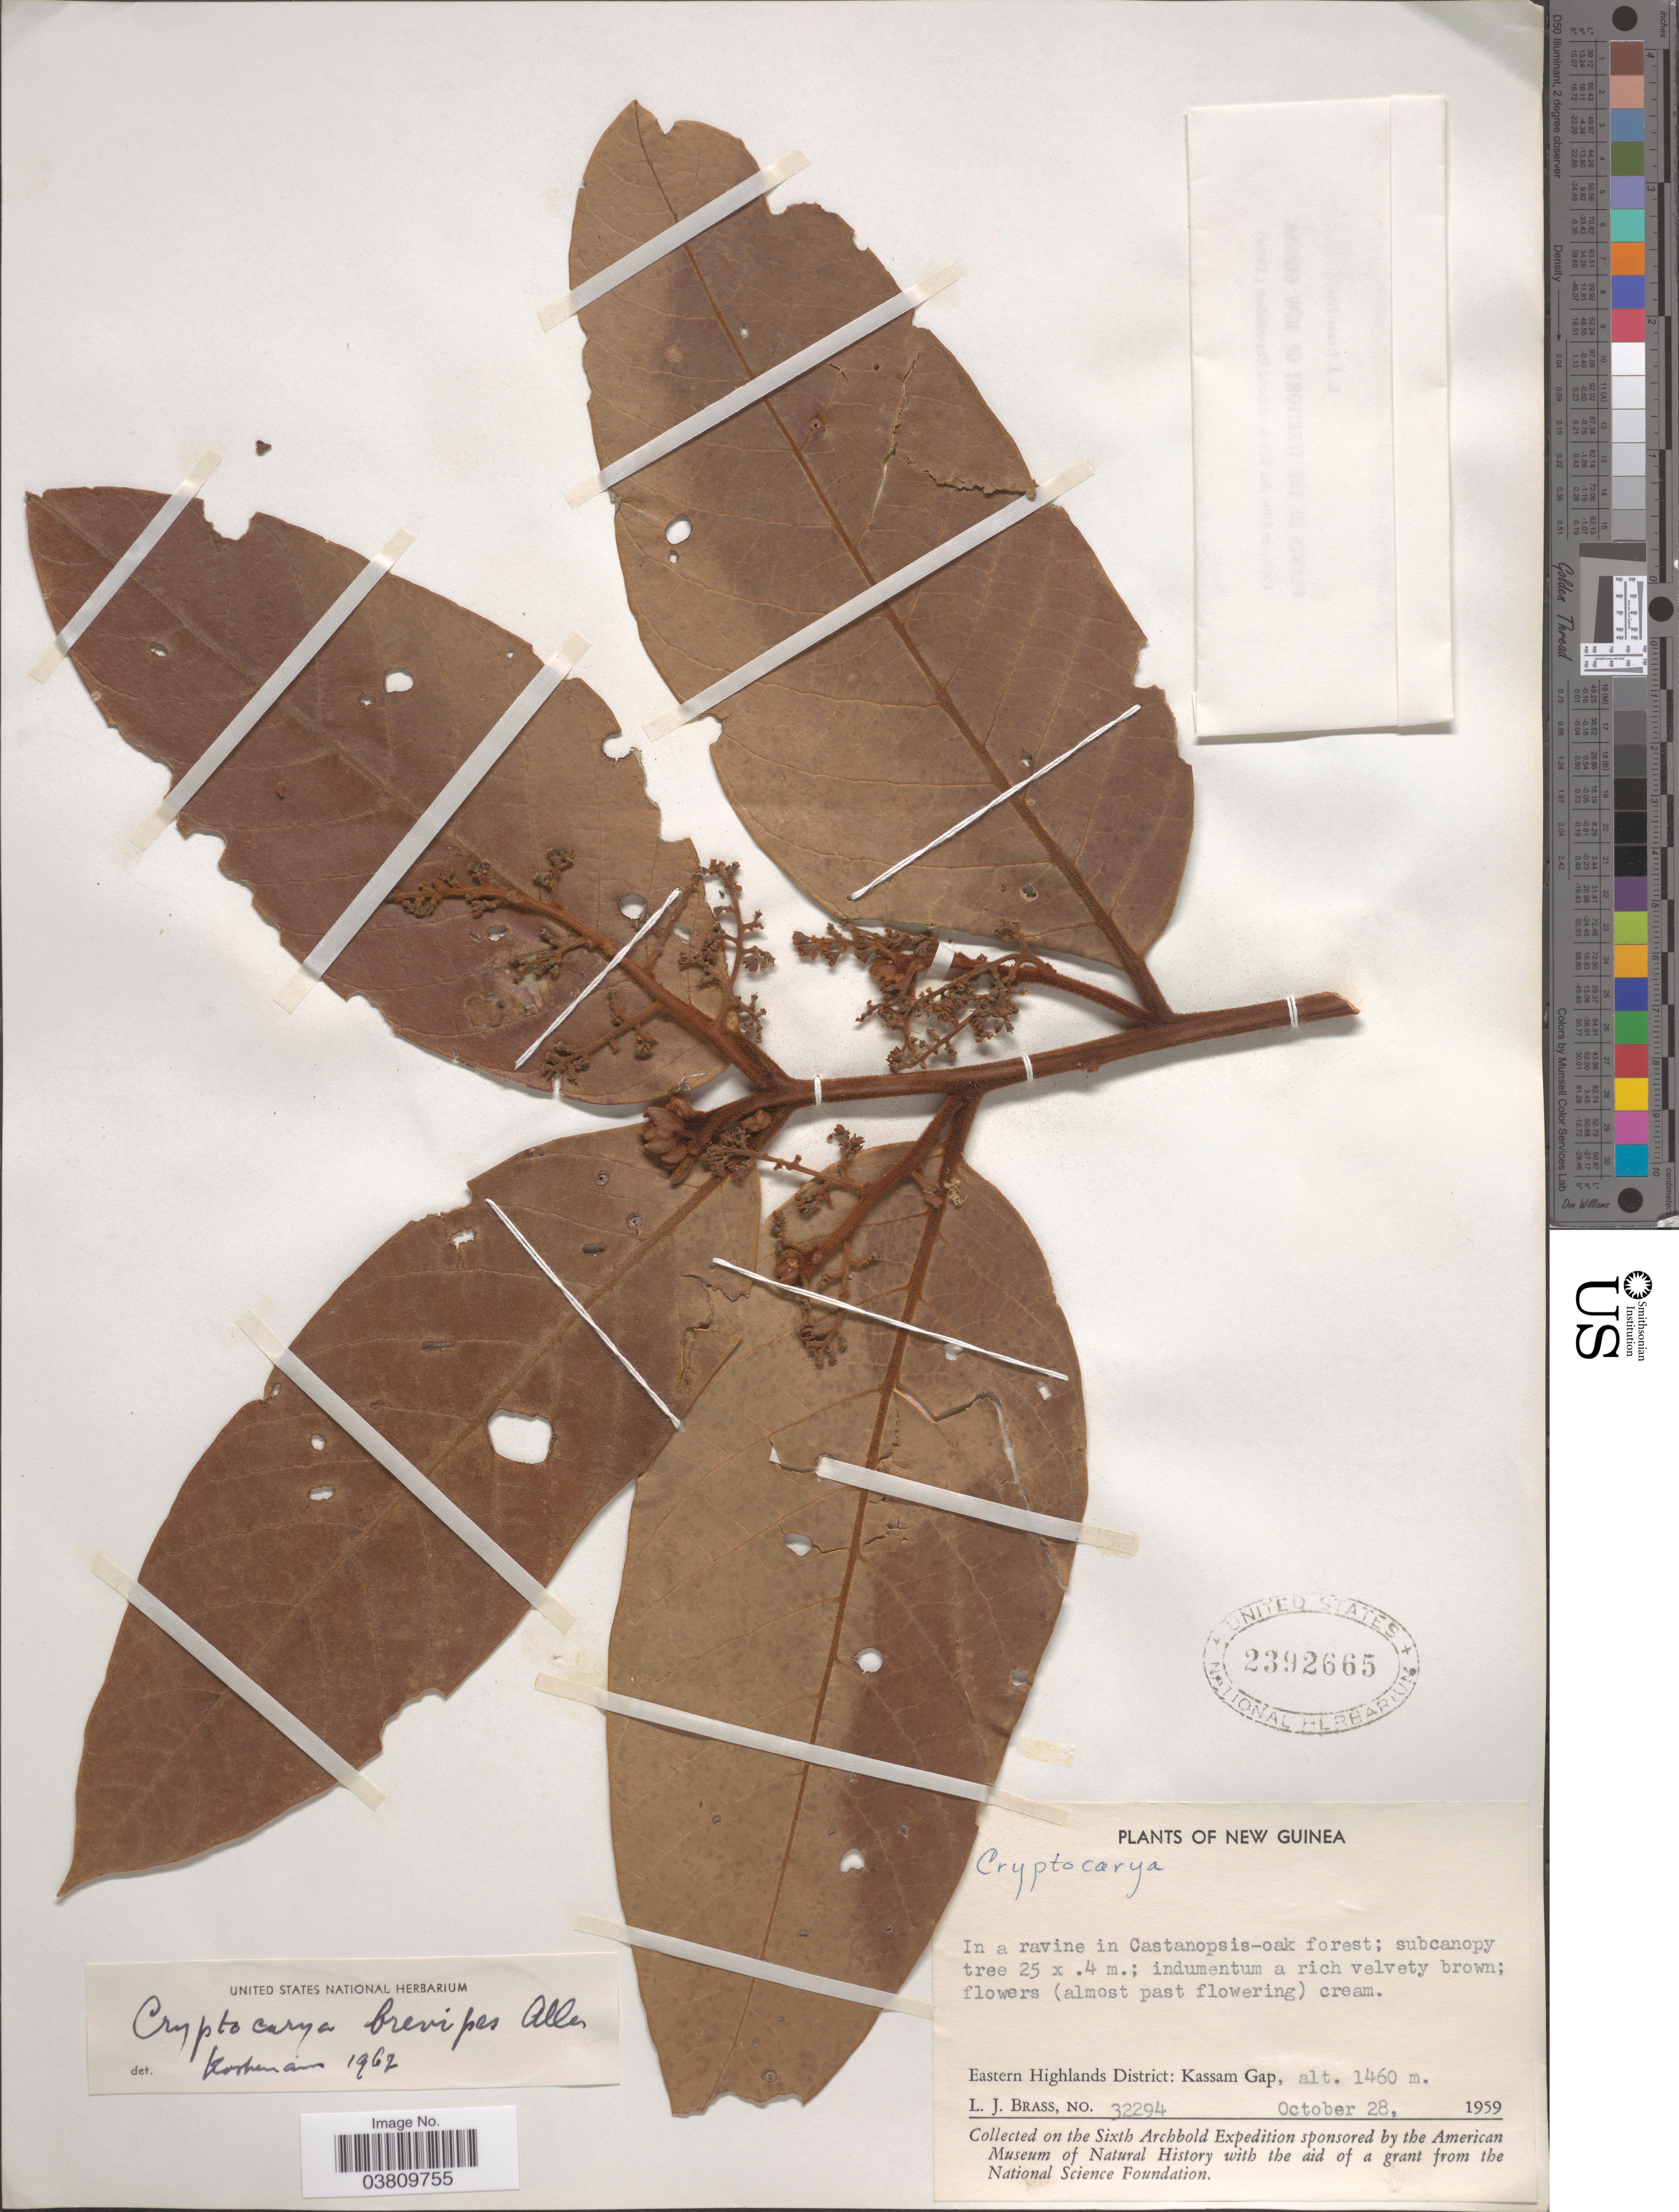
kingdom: Plantae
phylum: Tracheophyta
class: Magnoliopsida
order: Laurales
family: Lauraceae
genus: Cryptocarya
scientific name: Cryptocarya brevipes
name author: C.K. Allen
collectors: L. J. Brass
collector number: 32294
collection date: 1959-10-28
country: Papua New Guinea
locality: New Guinea. Eastern Highlands District: Kassam Gap.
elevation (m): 1460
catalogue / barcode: US 2392665